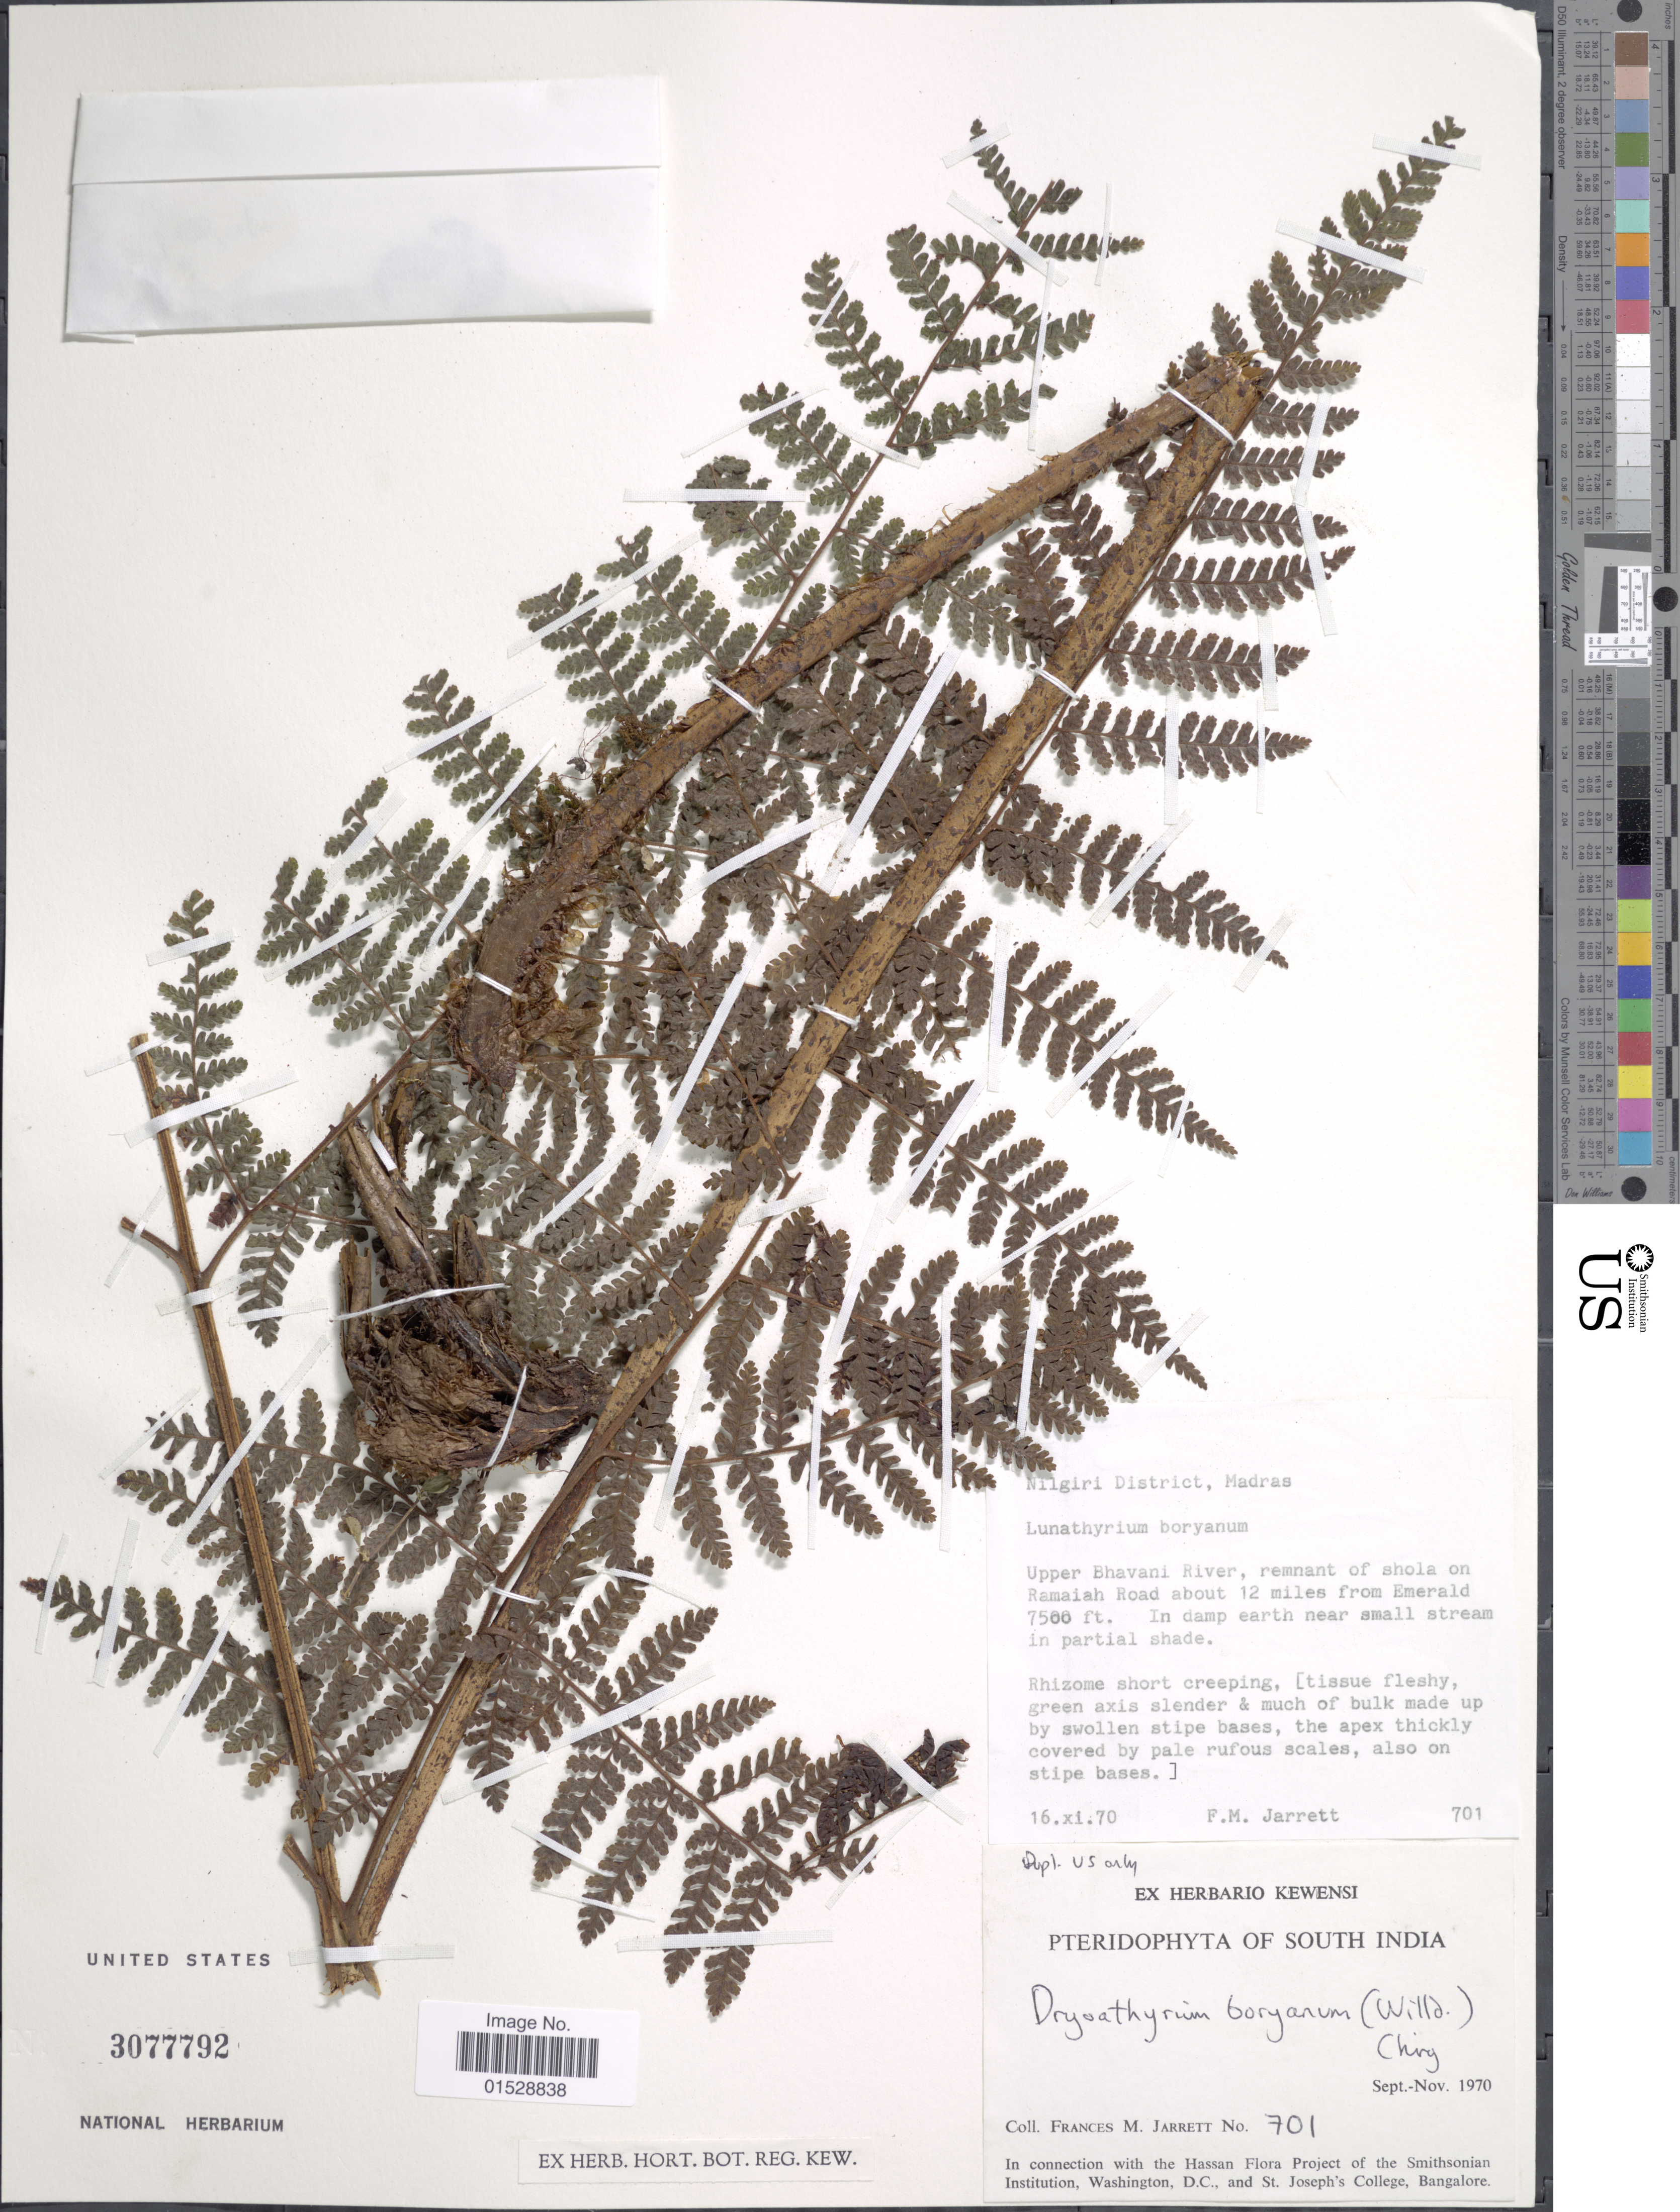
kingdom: Plantae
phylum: Tracheophyta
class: Polypodiopsida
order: Polypodiales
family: Athyriaceae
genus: Deparia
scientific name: Deparia boryana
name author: (Willd.) M. Kato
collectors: F. M. Jarrett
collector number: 701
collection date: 1970-11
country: India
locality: South India, Nilgiri District, Madras, upper Bhavani River, remnant of shola on Ramaiah Road about 12 miles from Emerald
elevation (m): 2286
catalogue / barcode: US 3077792